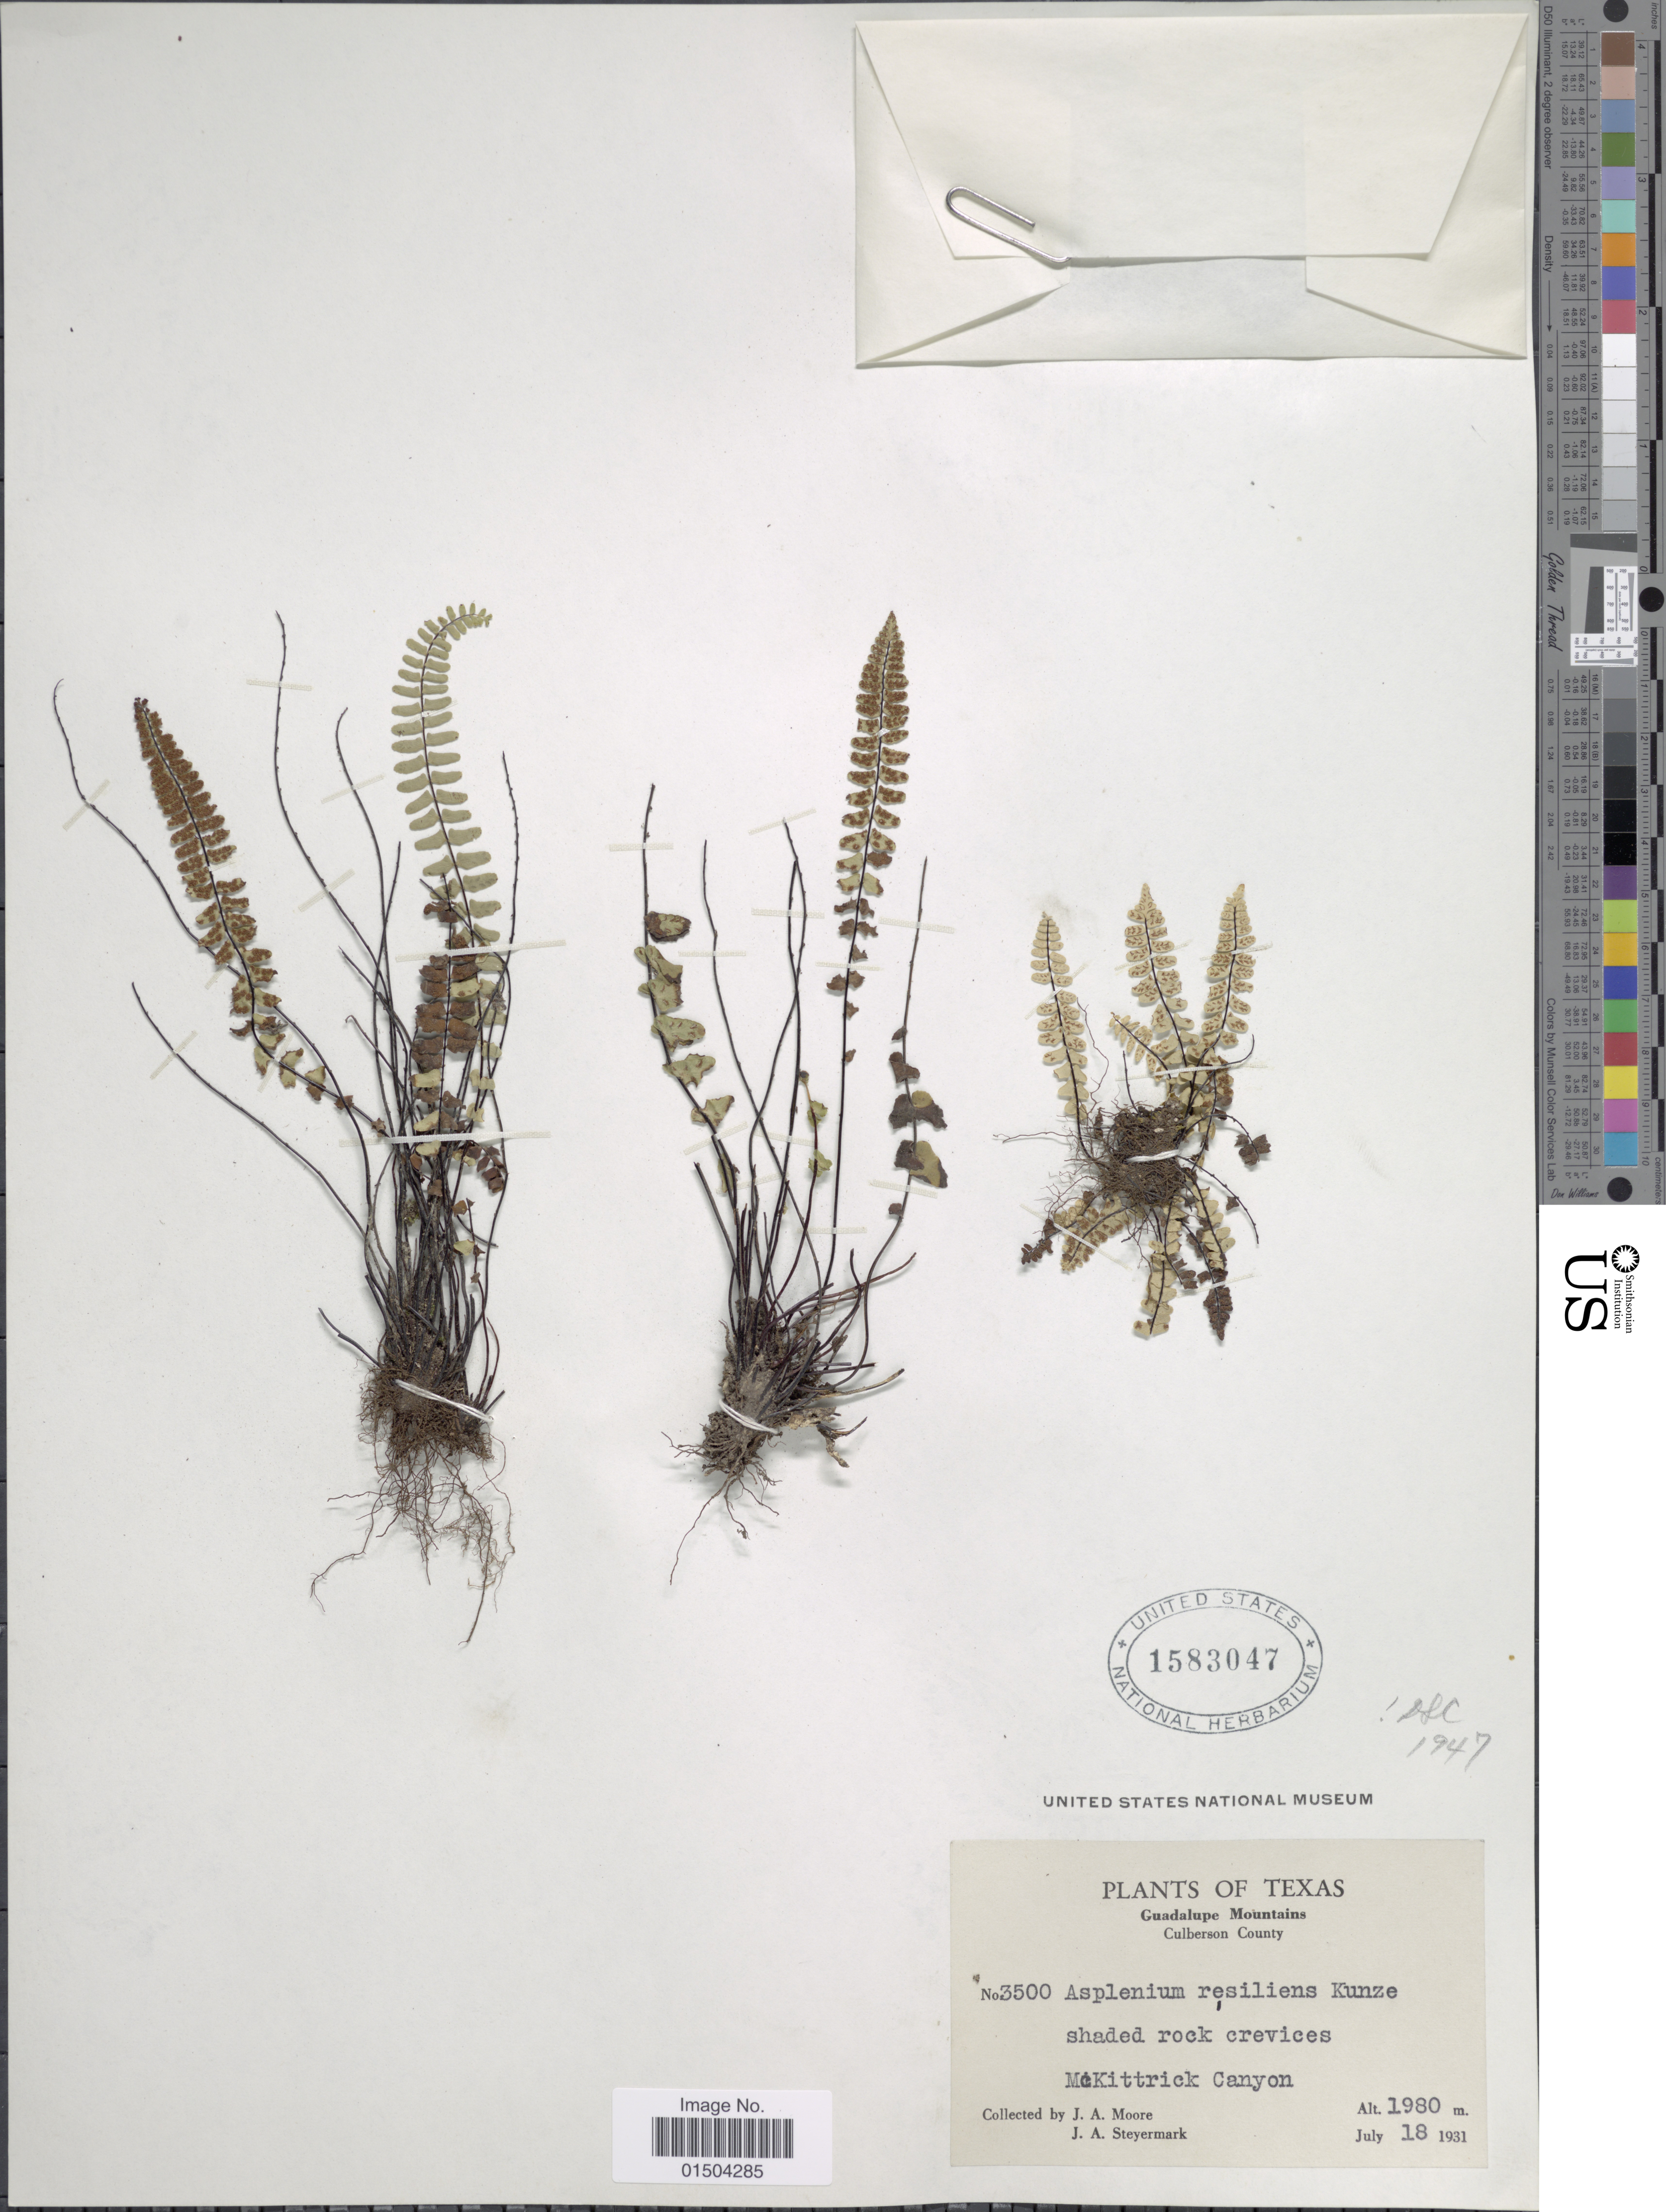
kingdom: Plantae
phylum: Tracheophyta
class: Polypodiopsida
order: Polypodiales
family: Aspleniaceae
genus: Asplenium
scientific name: Asplenium resiliens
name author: Kunze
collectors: J. A. Moore & J. Steyermark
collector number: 3500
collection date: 1931-07-18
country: United States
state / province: Texas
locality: Guadalupe Mountains. Culberson County. Shaded rock crevices McKittrick Canyon.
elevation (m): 1980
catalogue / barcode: US 1583047